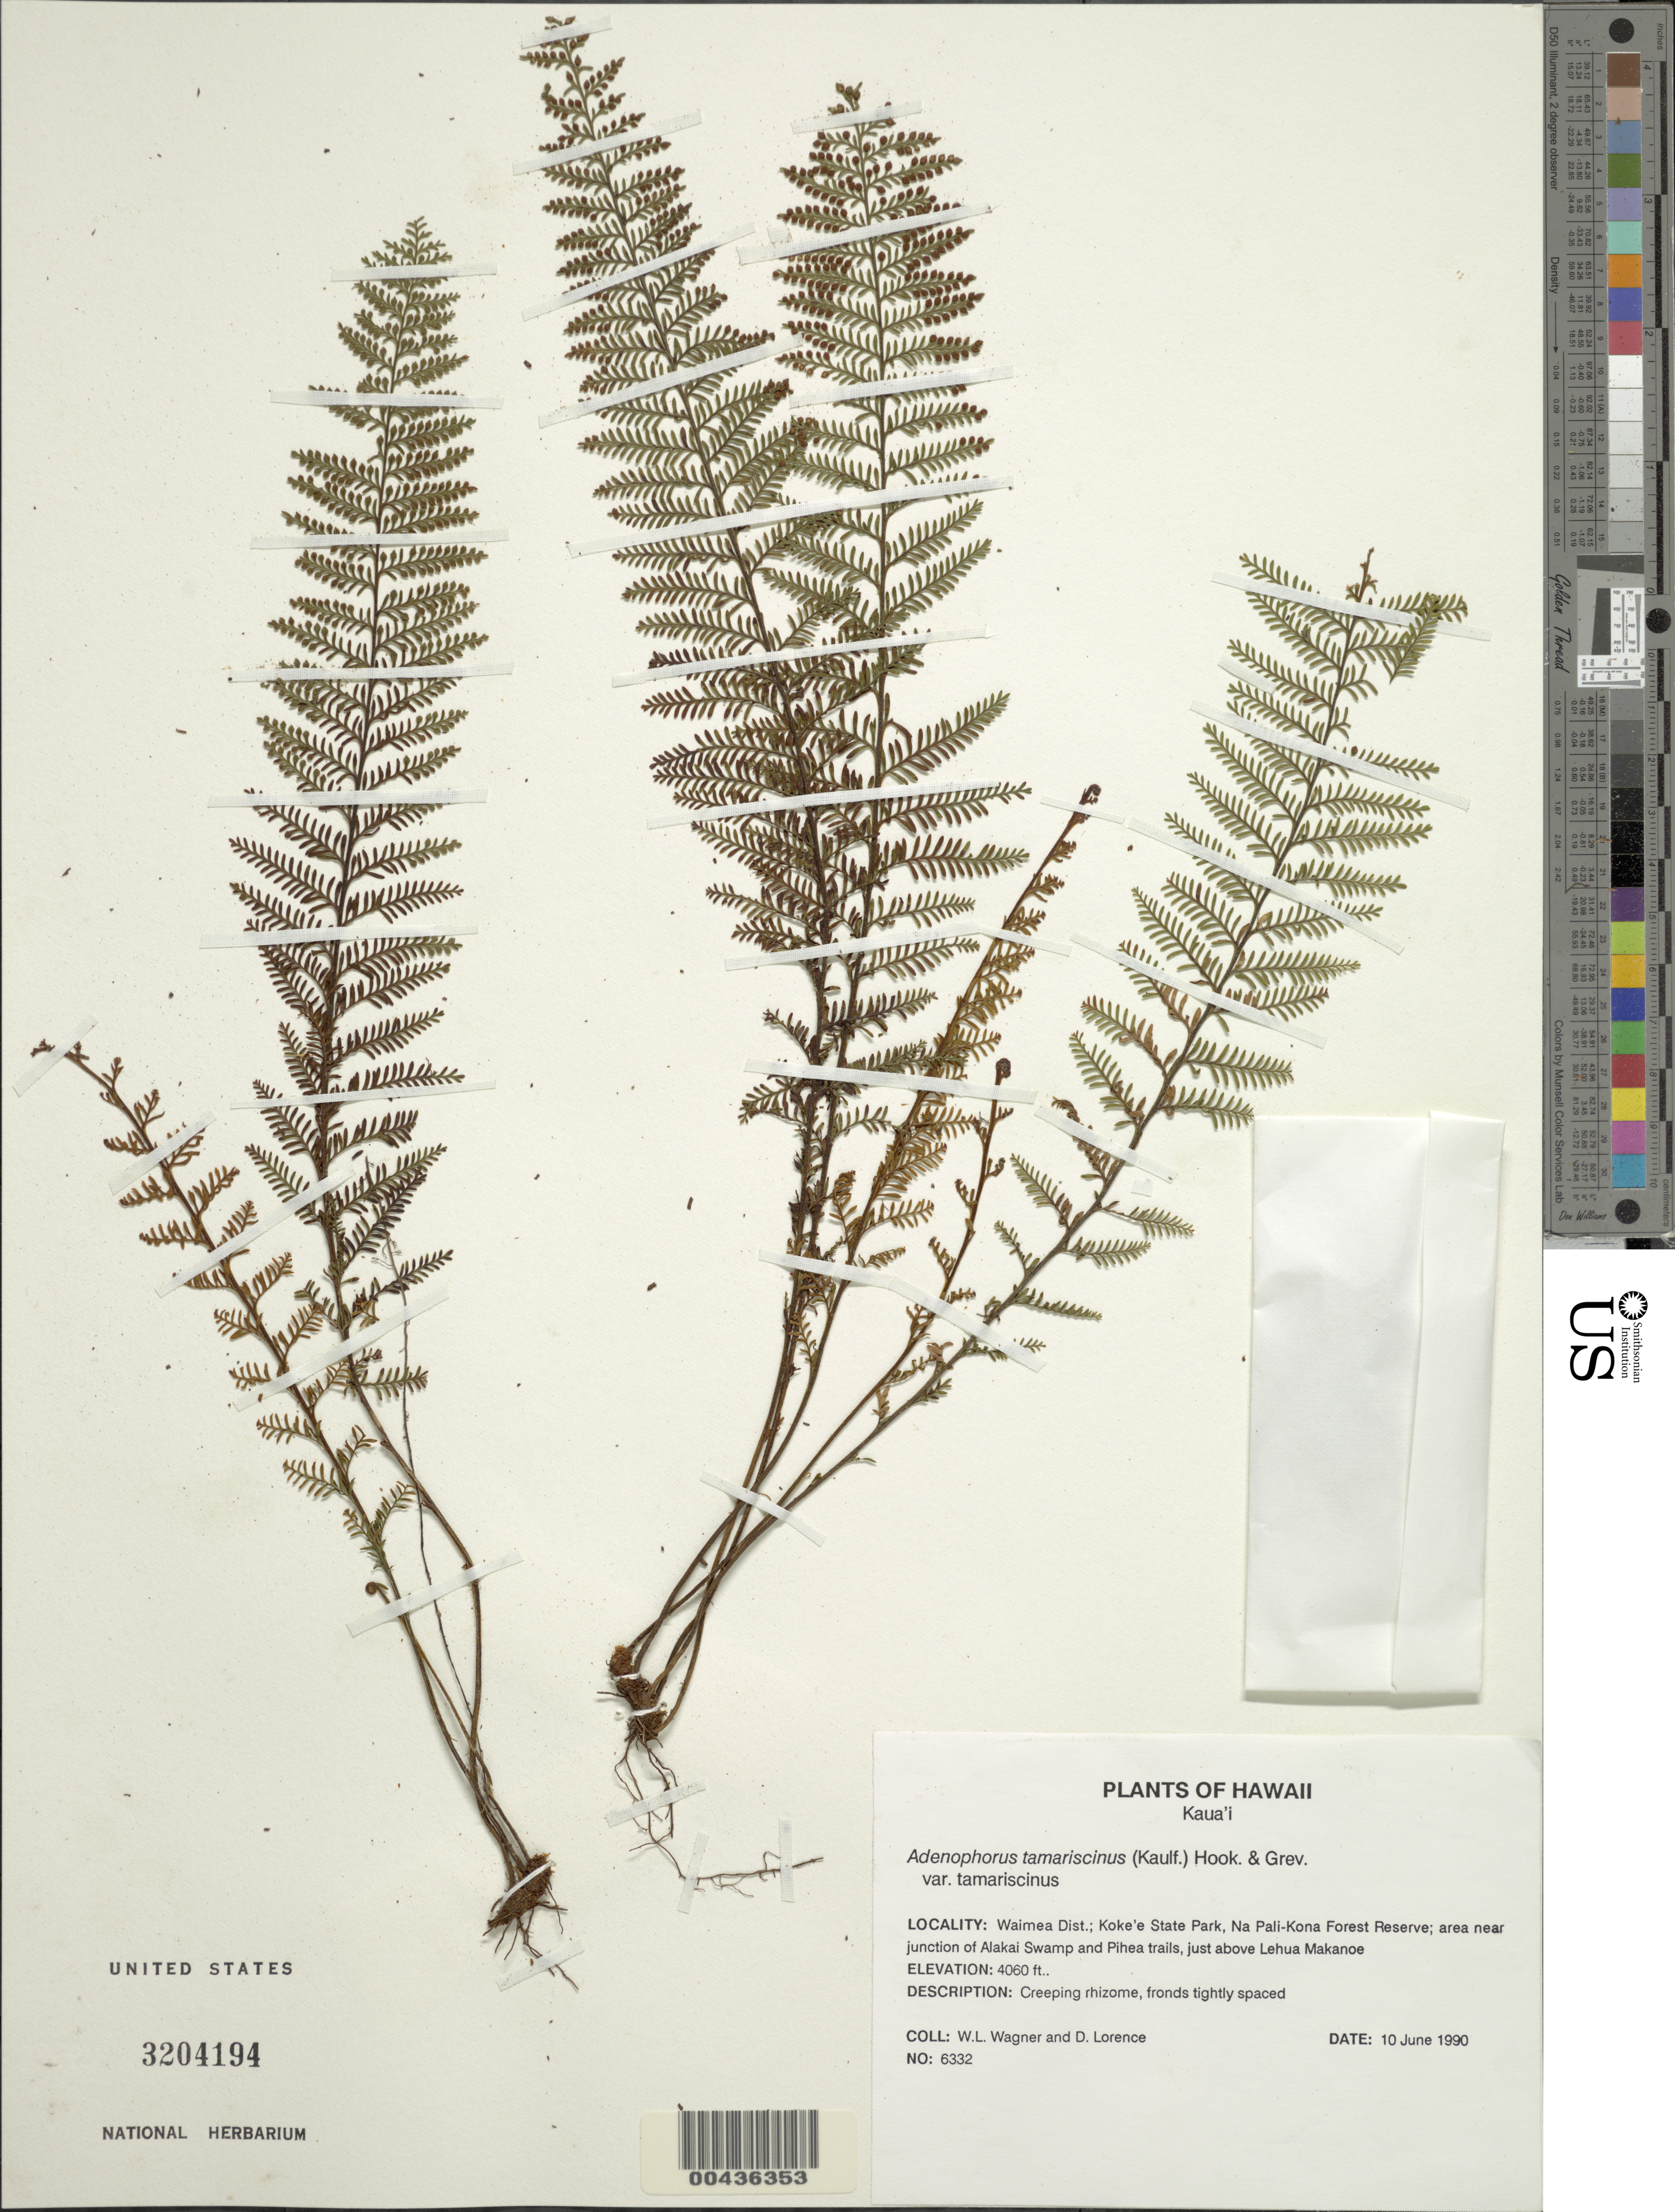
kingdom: Plantae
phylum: Tracheophyta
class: Polypodiopsida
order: Polypodiales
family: Polypodiaceae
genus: Adenophorus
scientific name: Adenophorus tamariscinus var. tamariscinus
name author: Hook. & Grev.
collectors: W. L. Wagner & D. Lorence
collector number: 6332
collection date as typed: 10 Jun 1990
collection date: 1990-06-10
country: United States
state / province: Hawaii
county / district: Kauai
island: Kaua'i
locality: Waimea Dist.; Koke'e State Park, Na Pali-Kona Forest Reserve; area near junction of Alakai Swamp and Pihea trails, just above...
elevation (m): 1237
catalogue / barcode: US 3204194